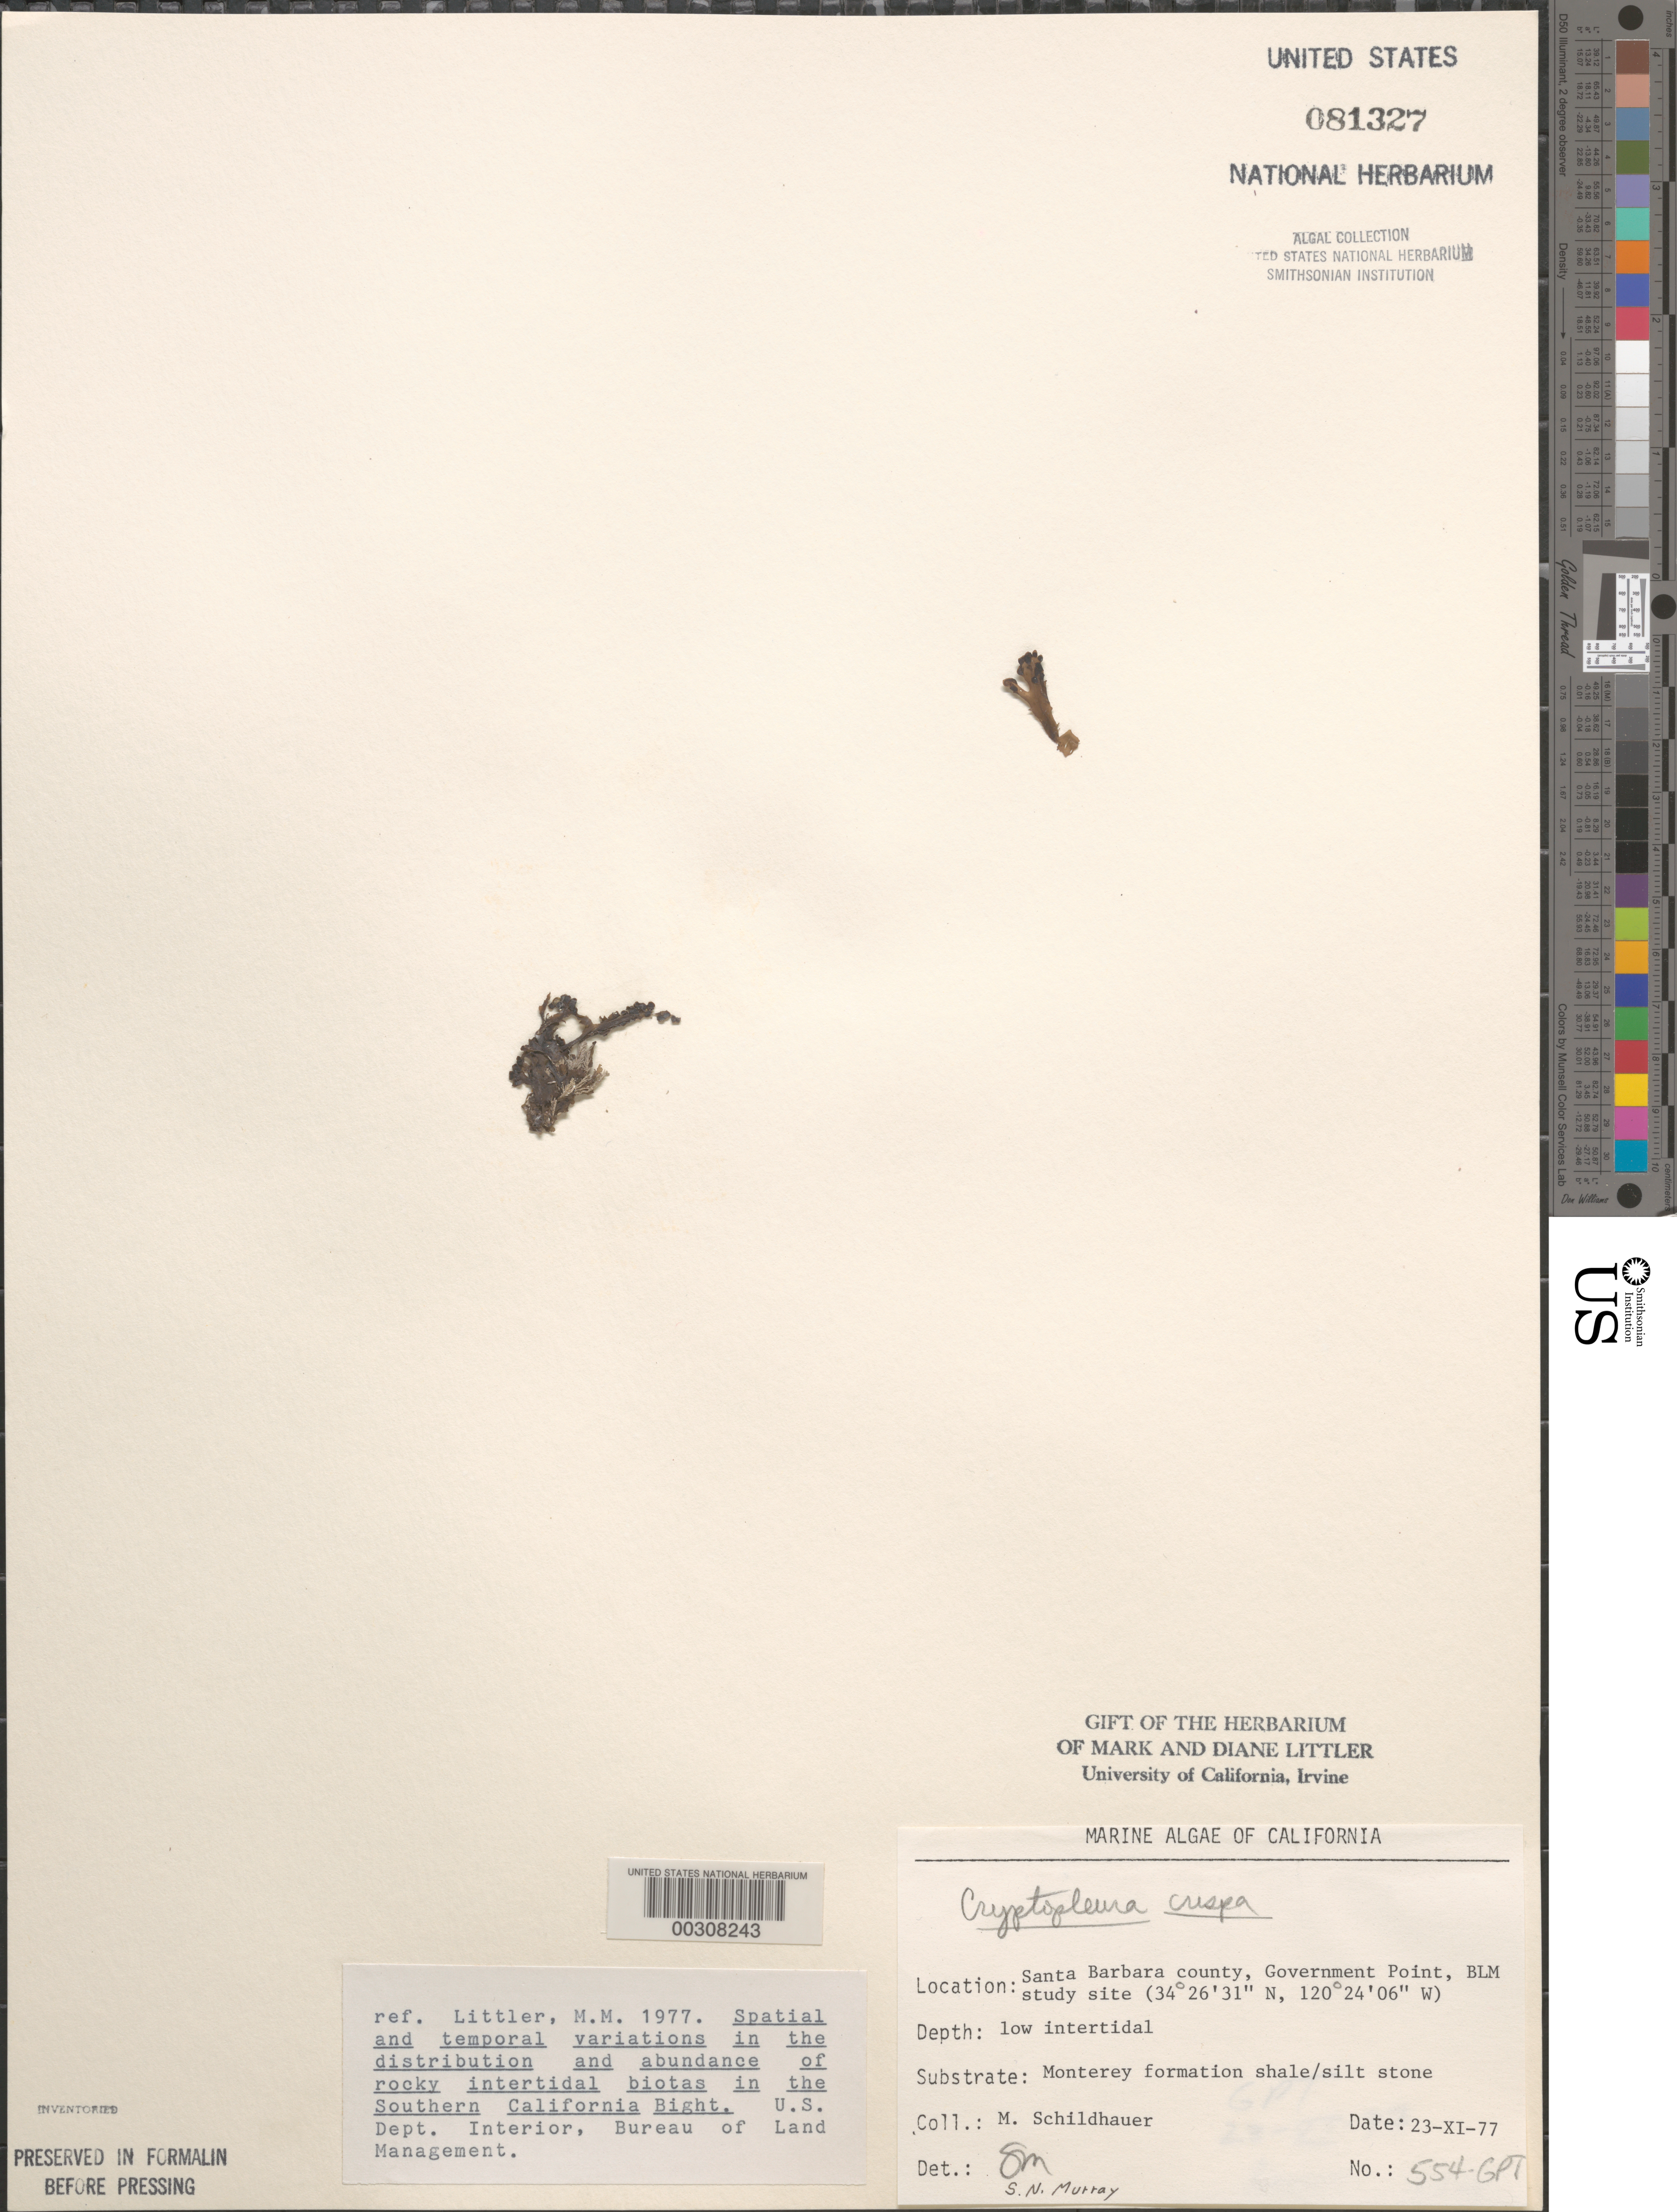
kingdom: Plantae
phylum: Rhodophyta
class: Florideophyceae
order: Ceramiales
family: Delesseriaceae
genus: Cryptopleura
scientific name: Cryptopleura crispa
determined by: Murray, S. N.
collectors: M. Schildhauer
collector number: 554-gpt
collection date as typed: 23 Nov 1977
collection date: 1977-11-23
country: United States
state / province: California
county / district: Santa Barbara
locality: Government Point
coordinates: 34 26'31"N, 120 24'06"W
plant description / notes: BLM-SOCALBIGHT Rocky Intertidal Survey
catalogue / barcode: US 81327